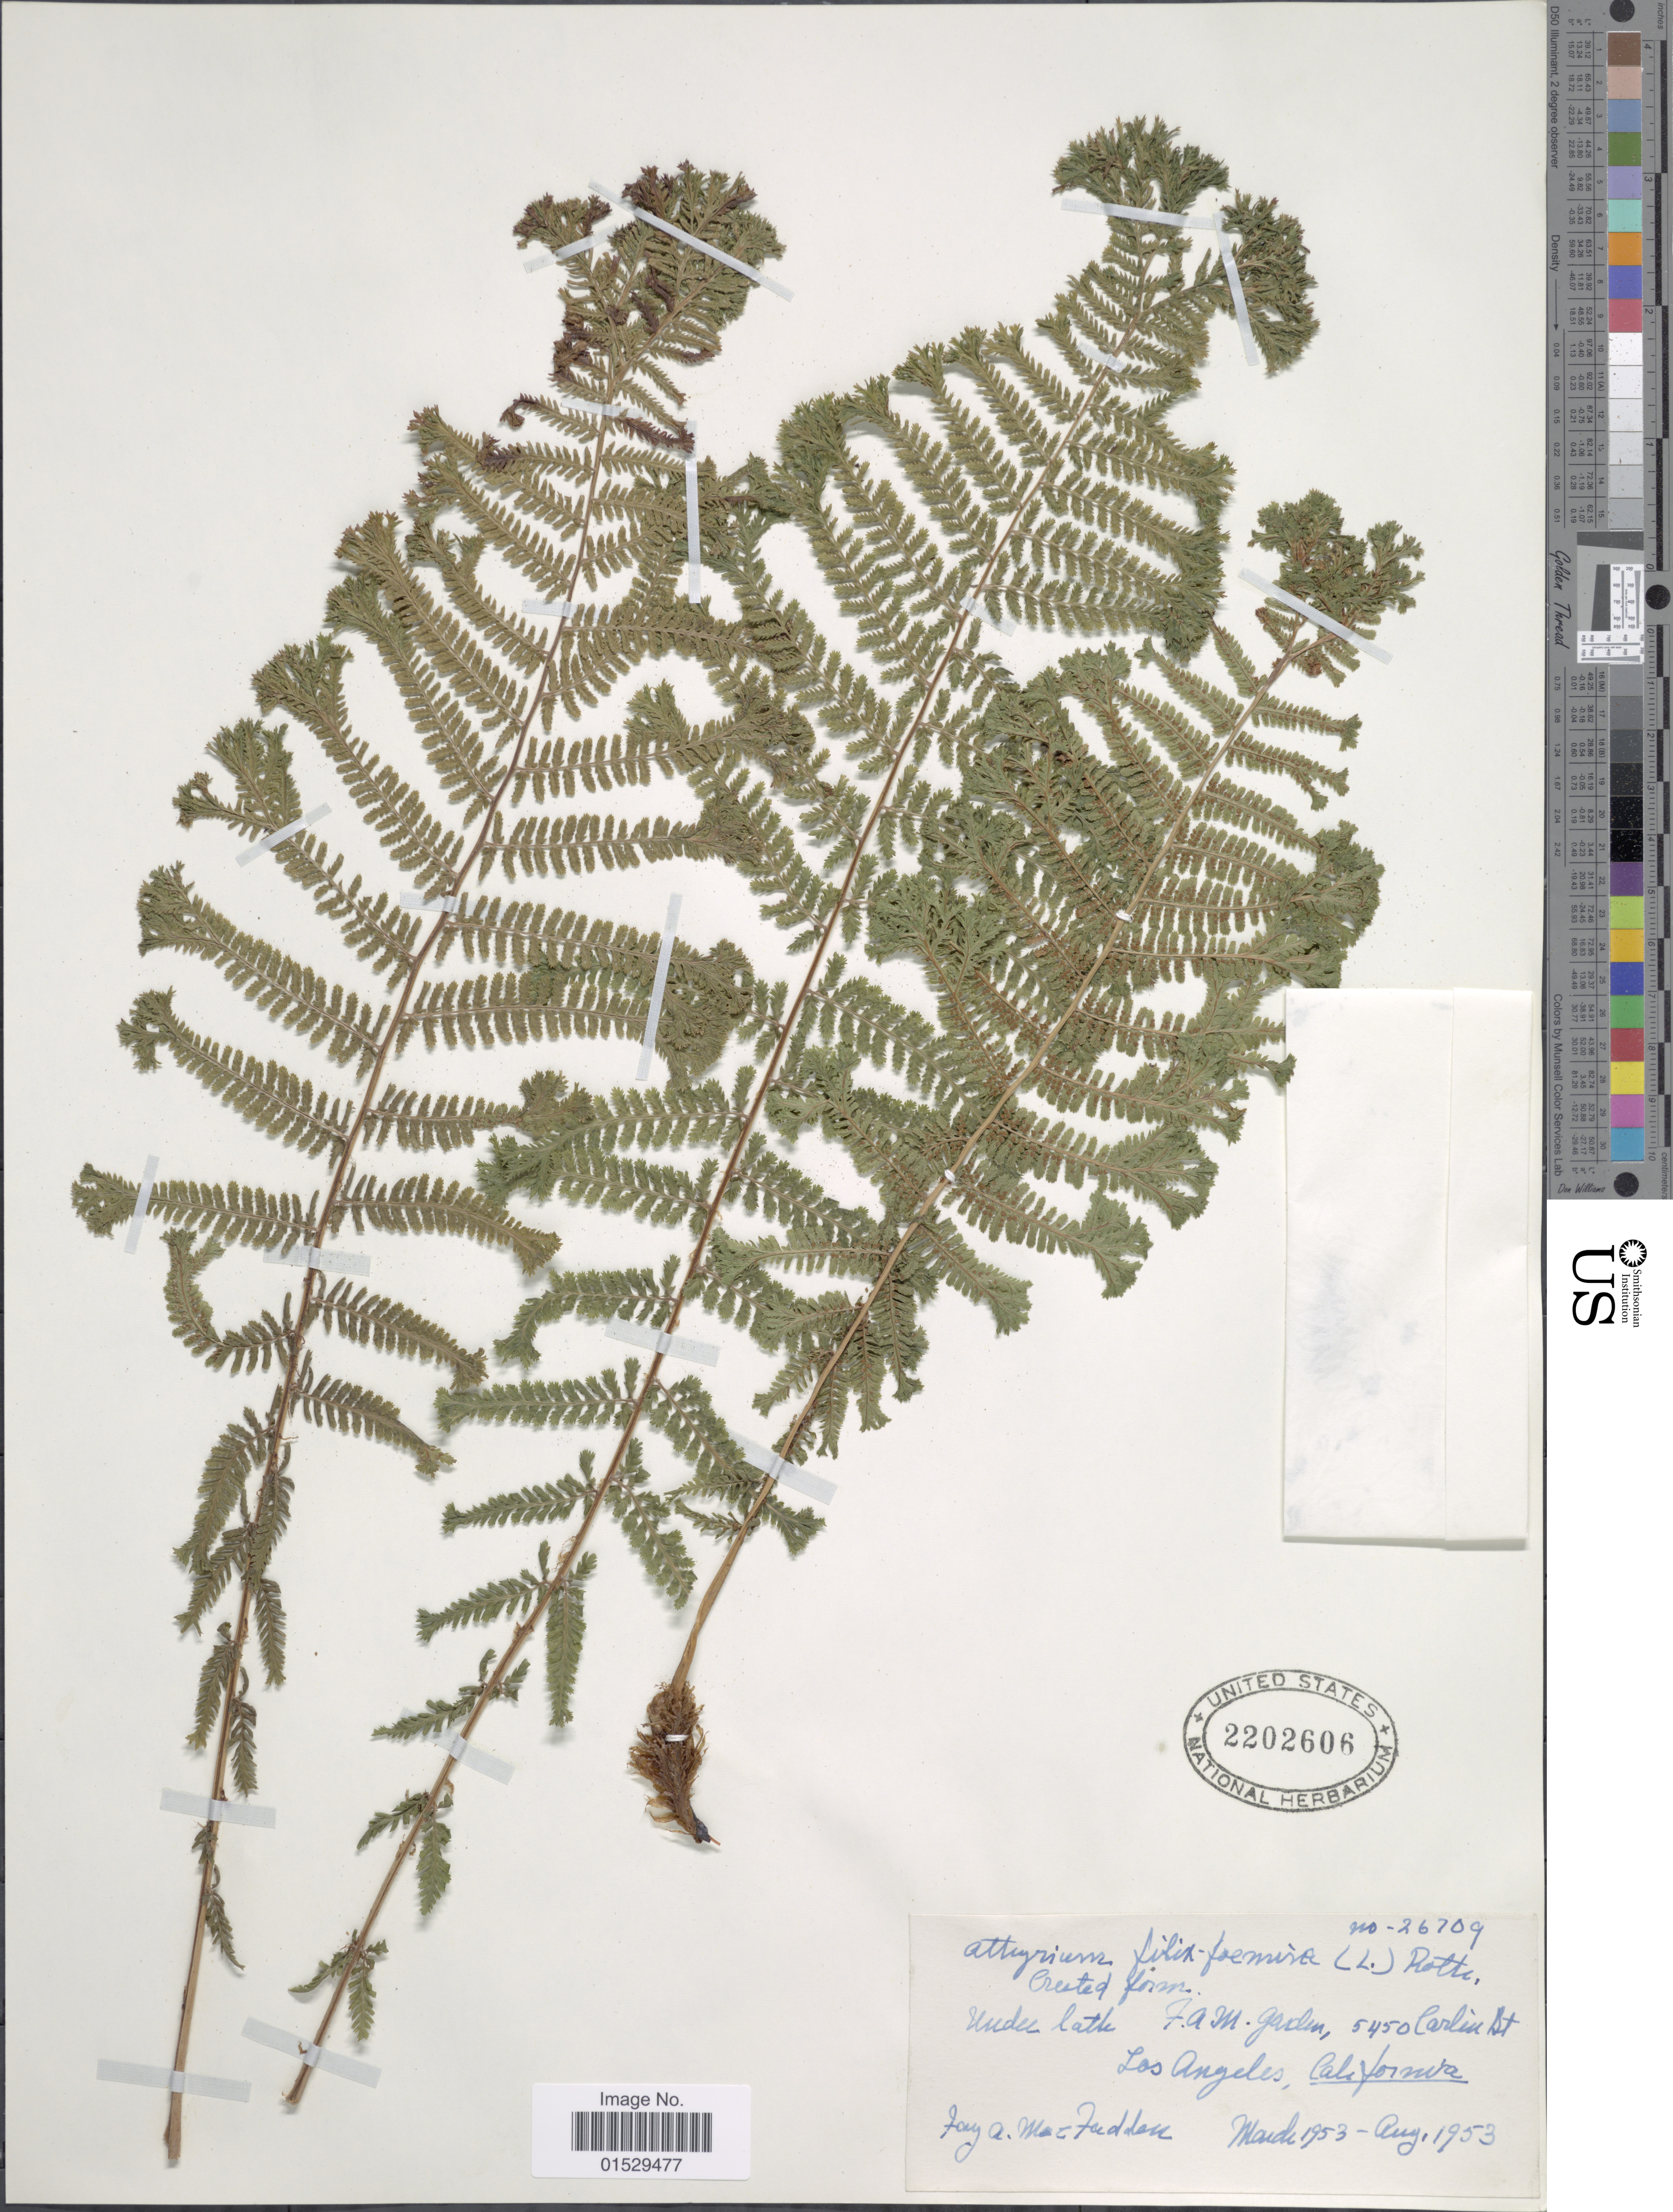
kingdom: Plantae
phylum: Tracheophyta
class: Polypodiopsida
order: Polypodiales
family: Athyriaceae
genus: Athyrium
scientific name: Athyrium filix-femina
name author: (L.) Roth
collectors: F. MacFadden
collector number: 5450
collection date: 1953-03/1953-08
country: United States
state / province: California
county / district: Los Angeles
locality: F.A.M. Garden, Carline St., Los Angeles, California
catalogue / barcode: US 2202606